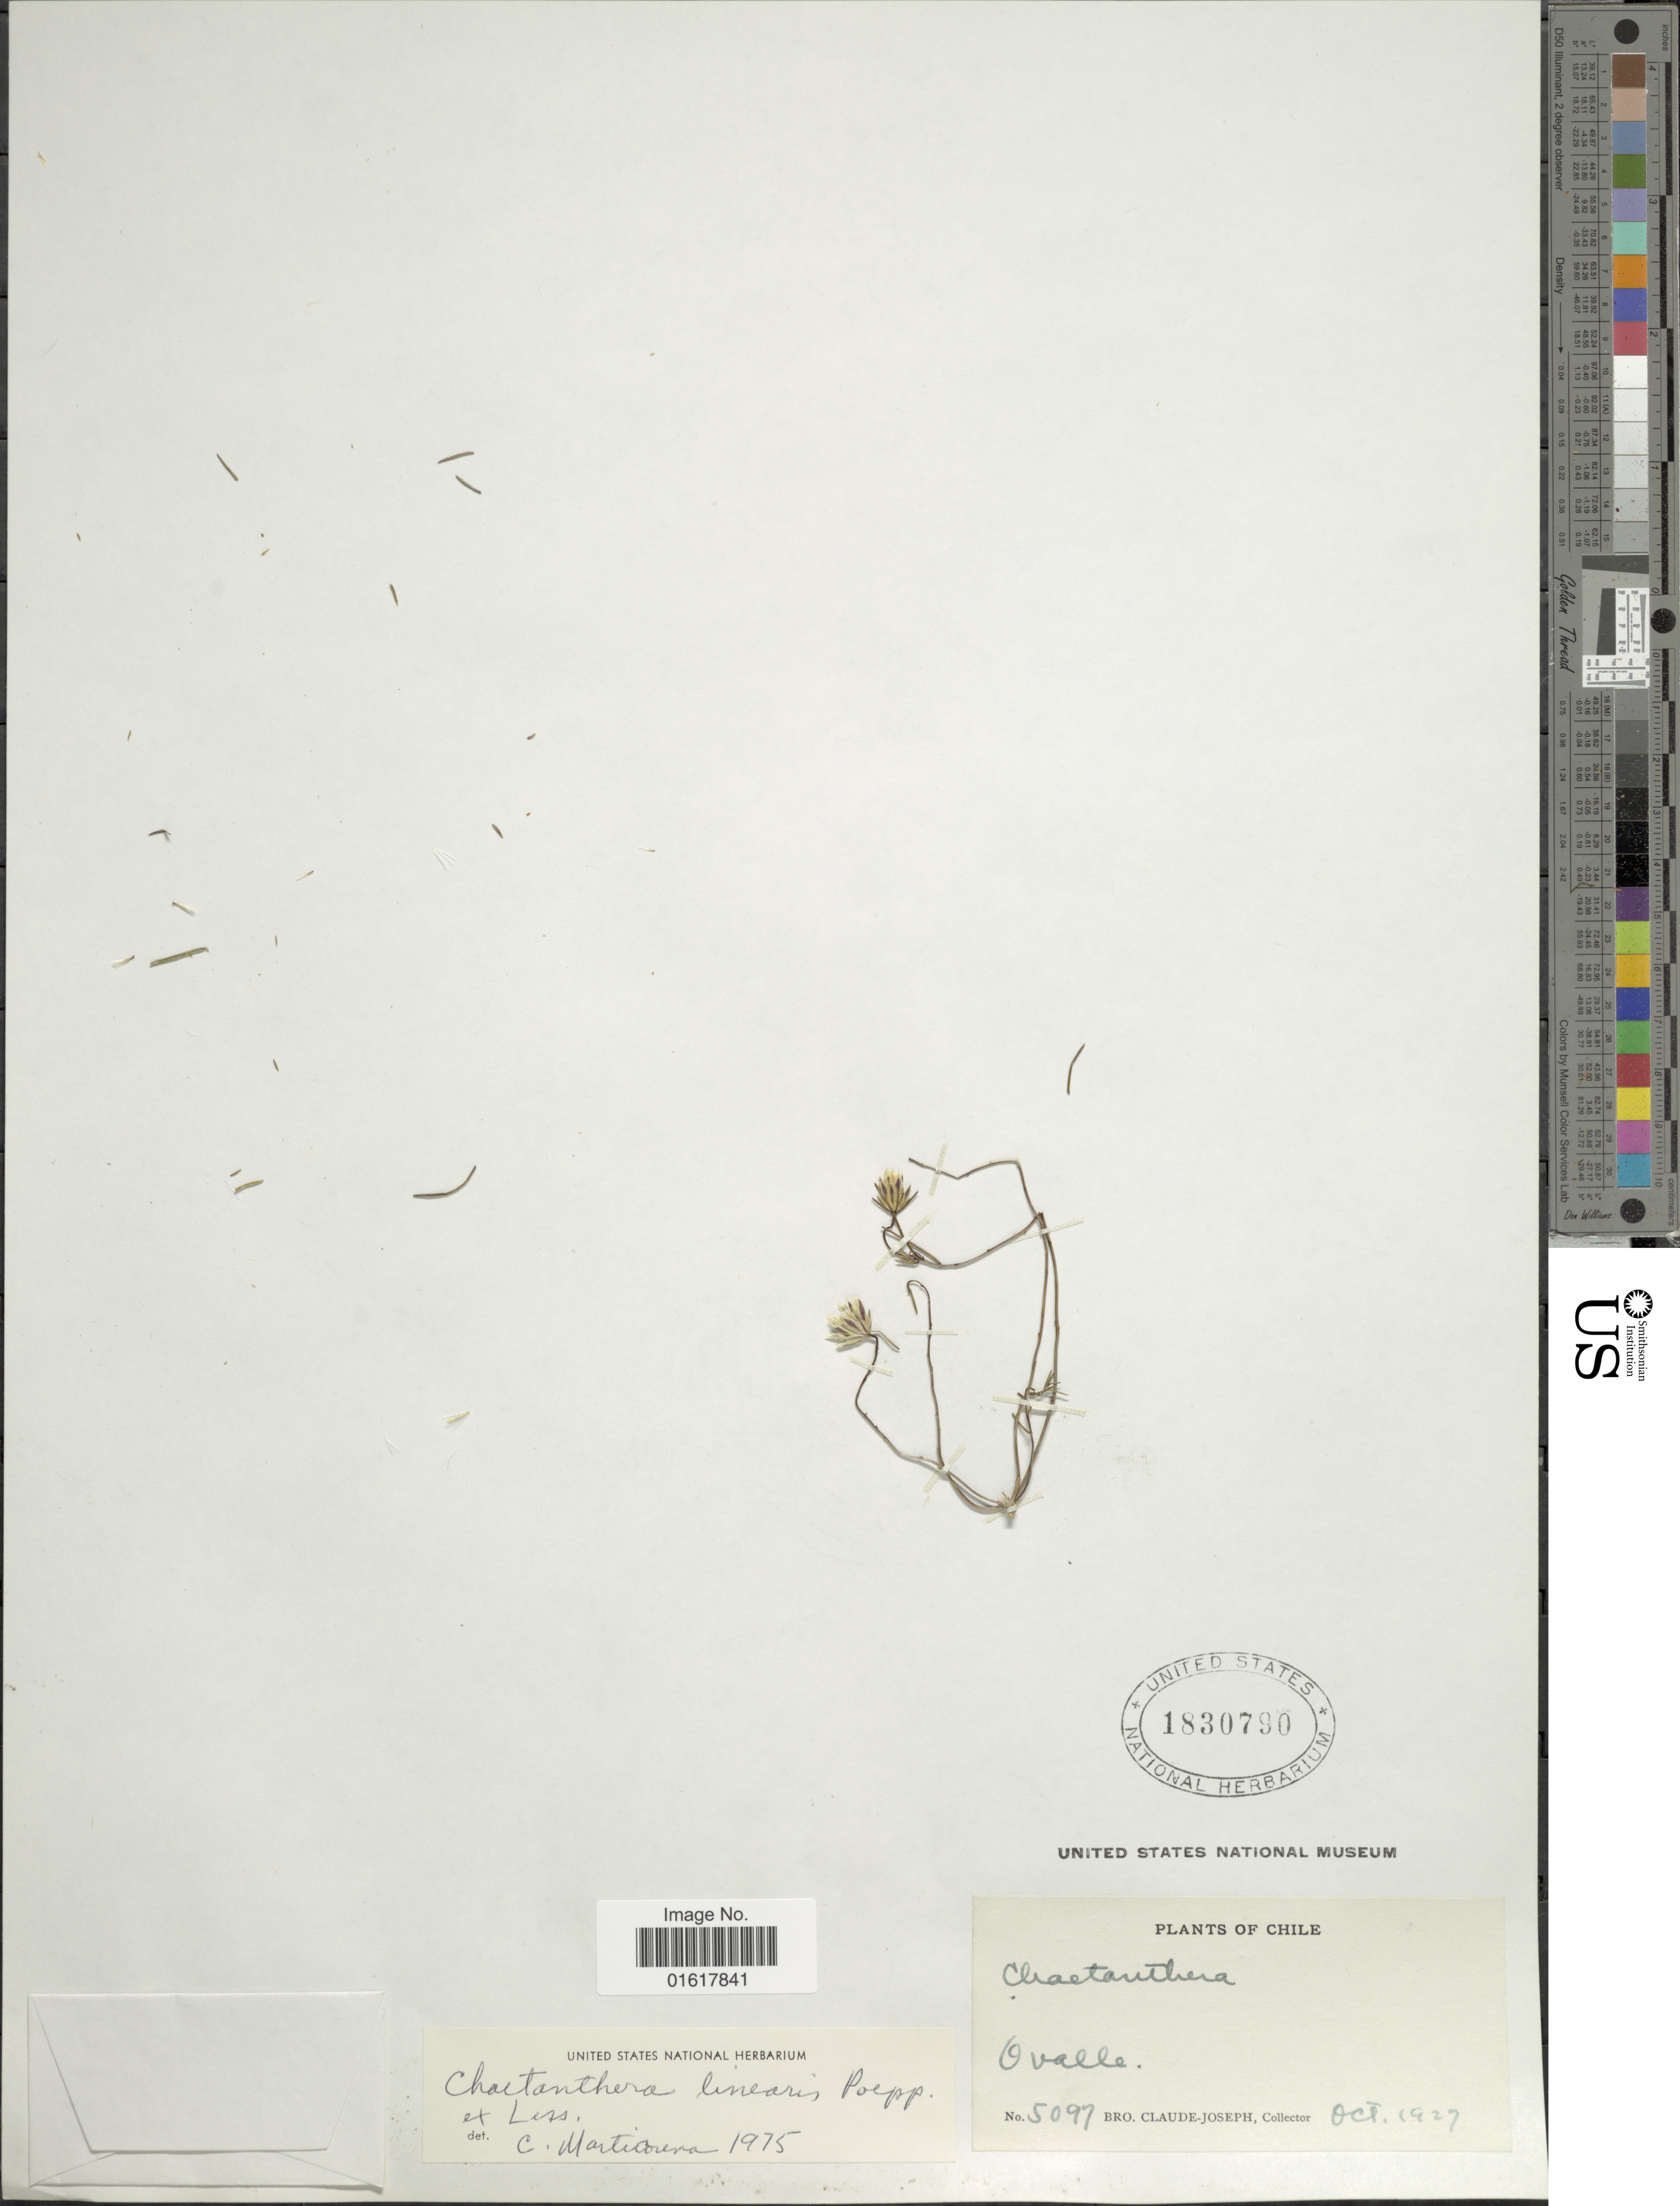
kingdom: Plantae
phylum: Tracheophyta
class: Magnoliopsida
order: Asterales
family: Asteraceae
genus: Chaetanthera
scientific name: Chaetanthera linearis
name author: Poepp. ex Less.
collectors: Bro. Claude-Joseph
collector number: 5097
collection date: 1927-10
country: Chile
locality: Ovalle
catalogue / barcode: US 1830790